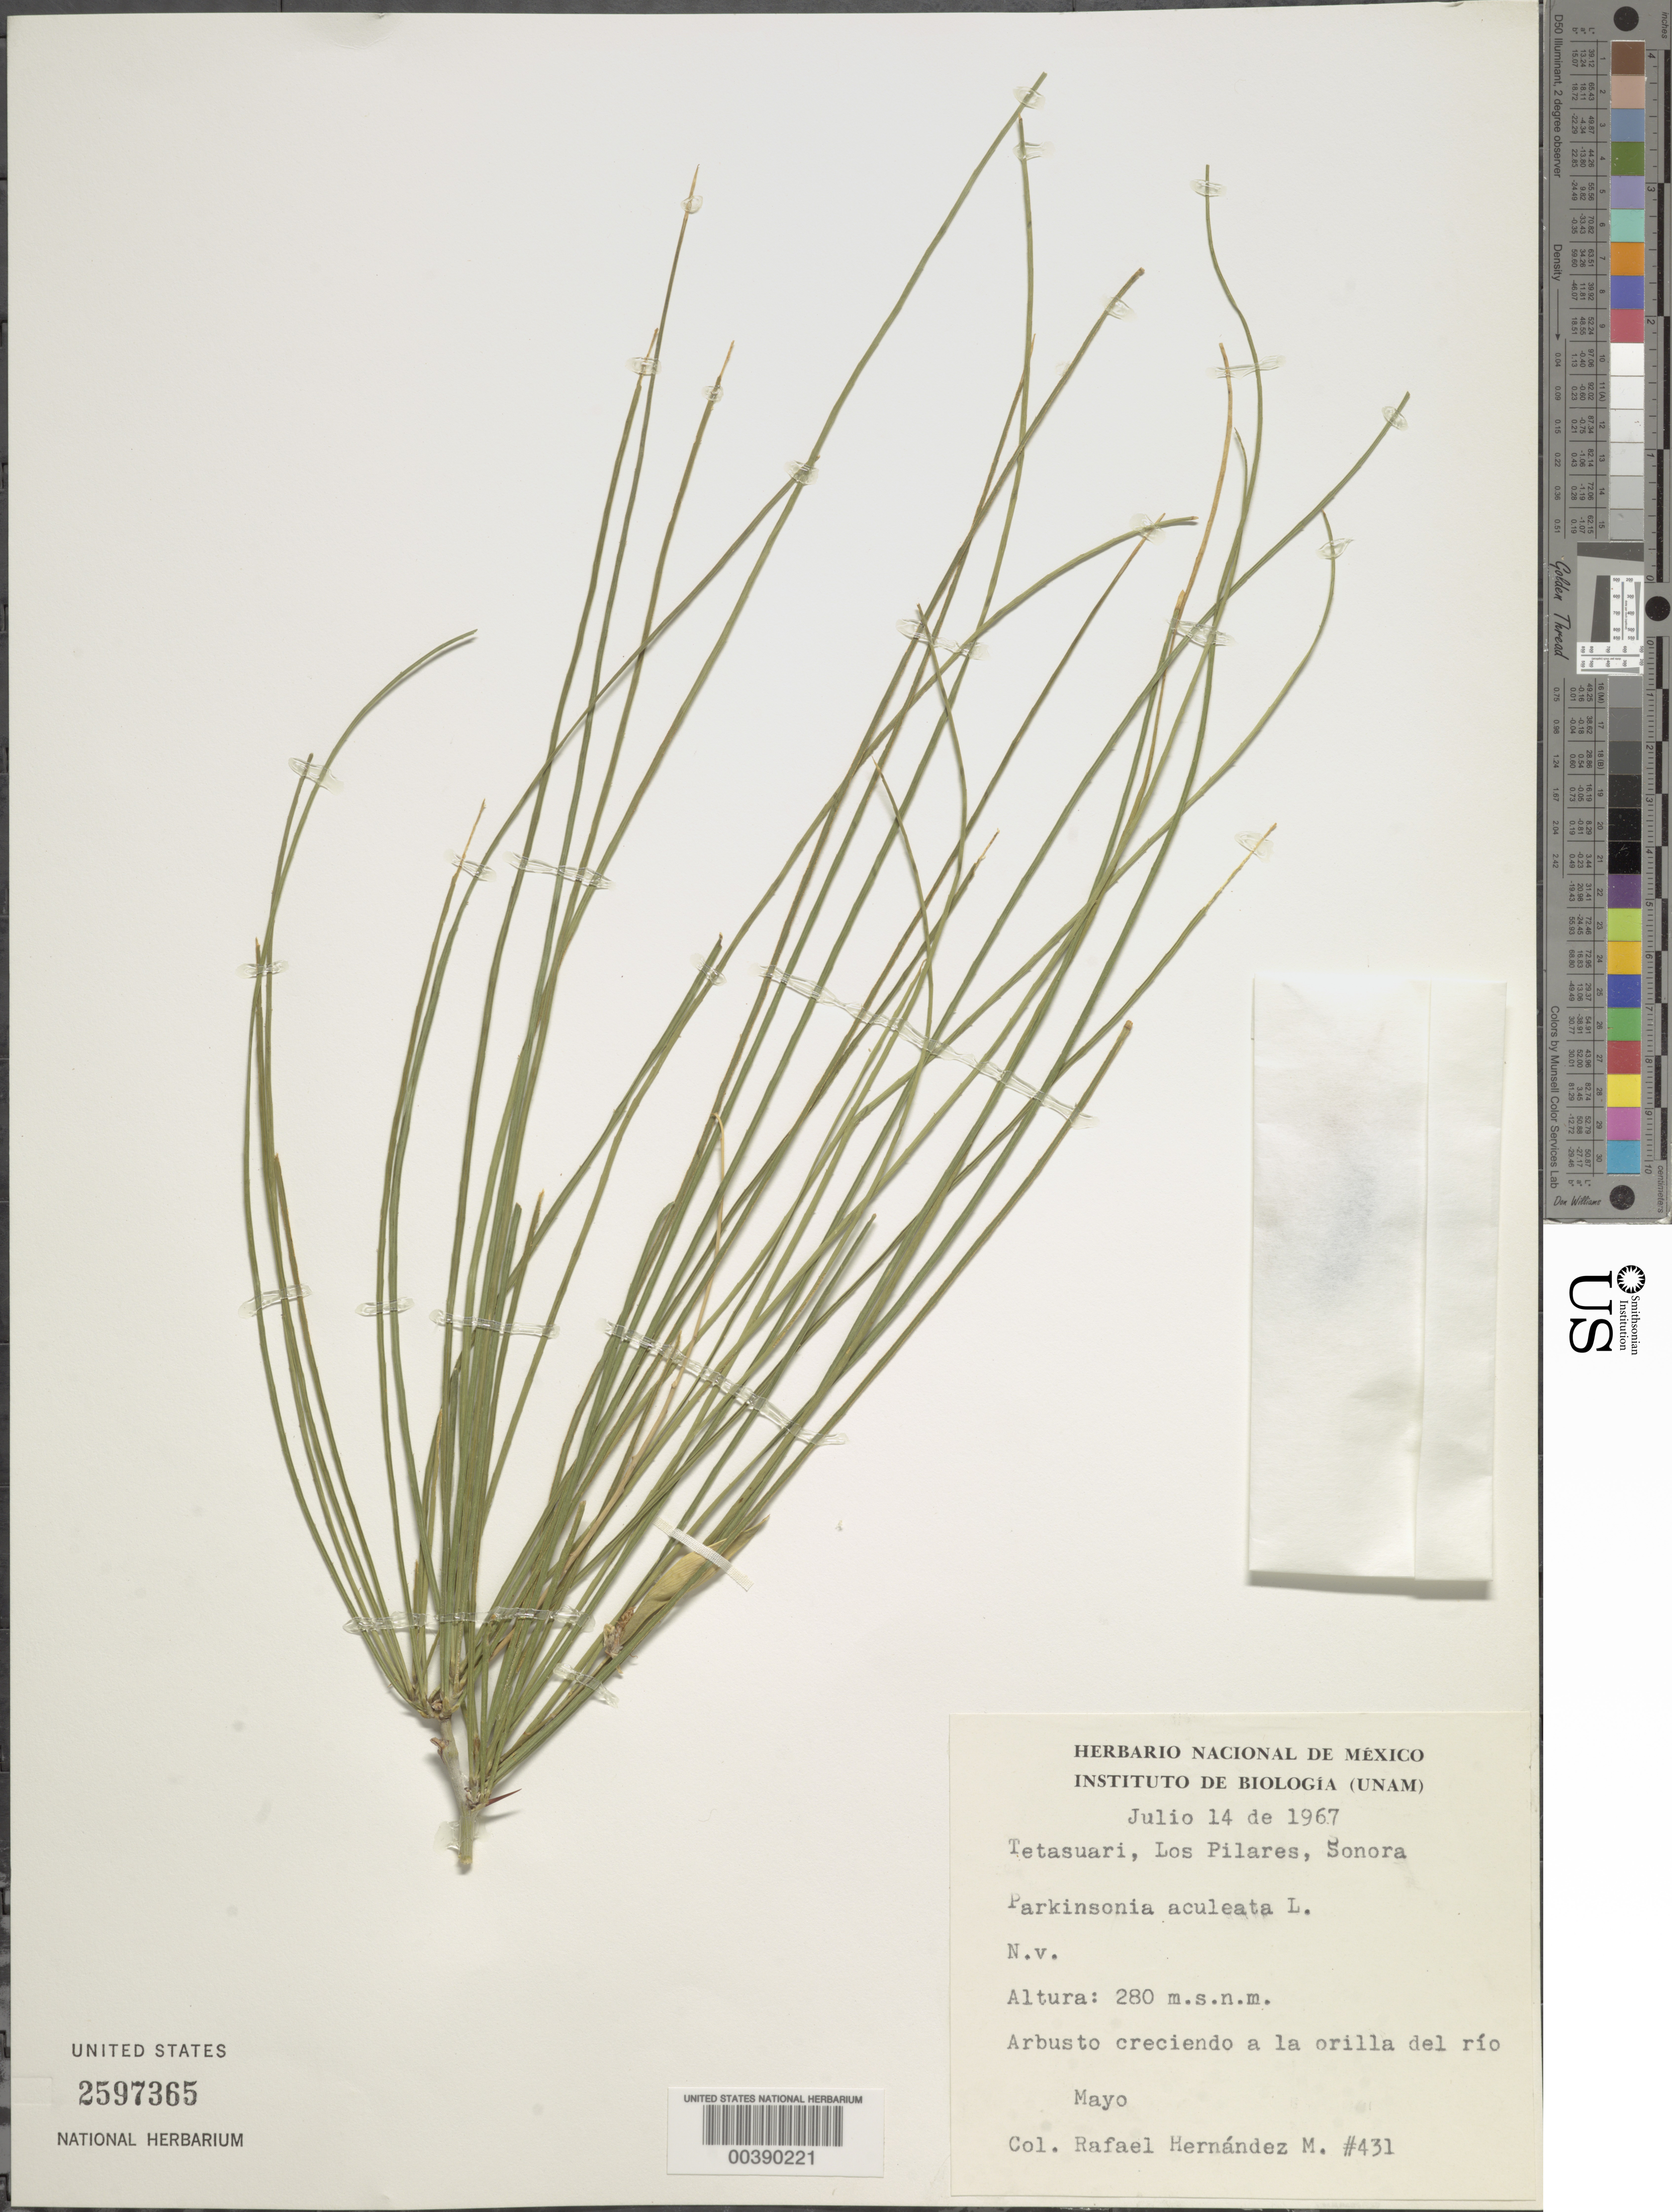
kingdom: Plantae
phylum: Tracheophyta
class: Magnoliopsida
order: Fabales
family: Fabaceae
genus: Parkinsonia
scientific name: Parkinsonia aculeata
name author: L.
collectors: R. Hernández-M.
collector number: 431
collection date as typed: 14 Jul 1967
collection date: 1967-07-14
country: Mexico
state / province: Sonora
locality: Tetasuari, los pilares, a la orilla del Rio Mayo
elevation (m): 280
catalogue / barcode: US 2597365